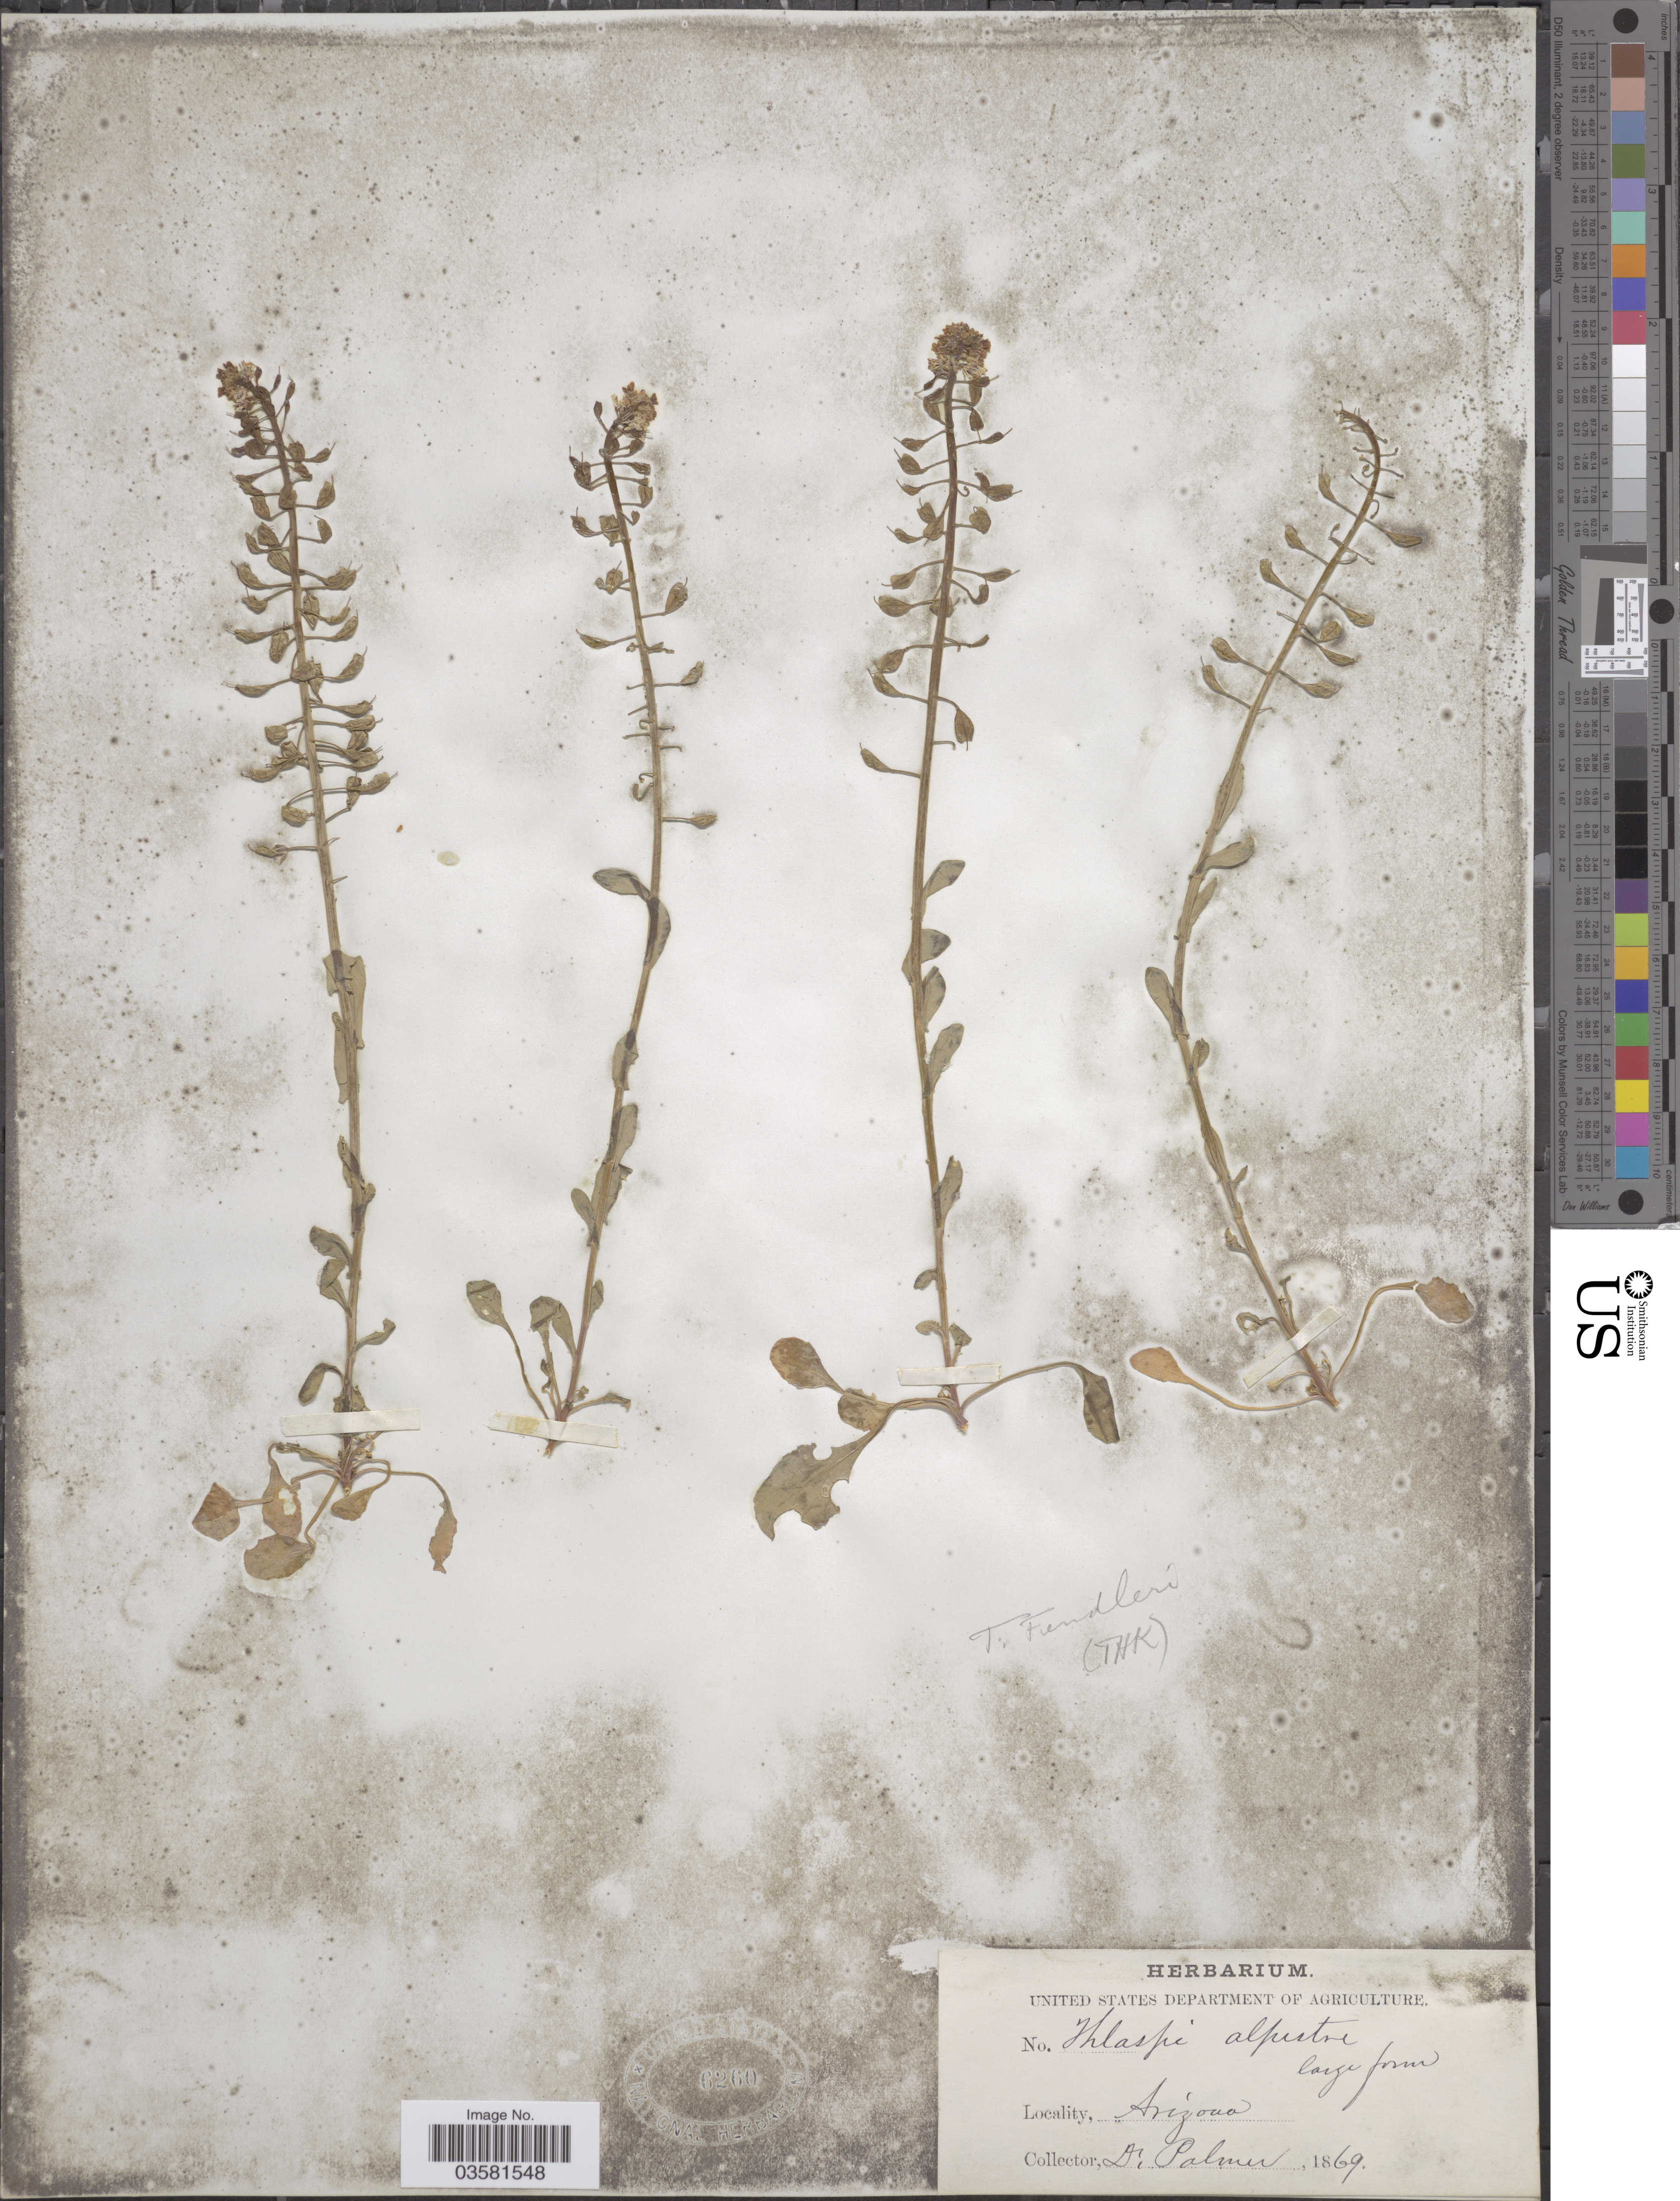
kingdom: Plantae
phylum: Tracheophyta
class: Magnoliopsida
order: Brassicales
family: Brassicaceae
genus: Thlaspi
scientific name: Thlaspi fendleri var. glaucum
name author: (A. Nelson) C.L. Hitchc.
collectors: Palmer, --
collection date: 1869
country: United States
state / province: Arizona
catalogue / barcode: US 6260